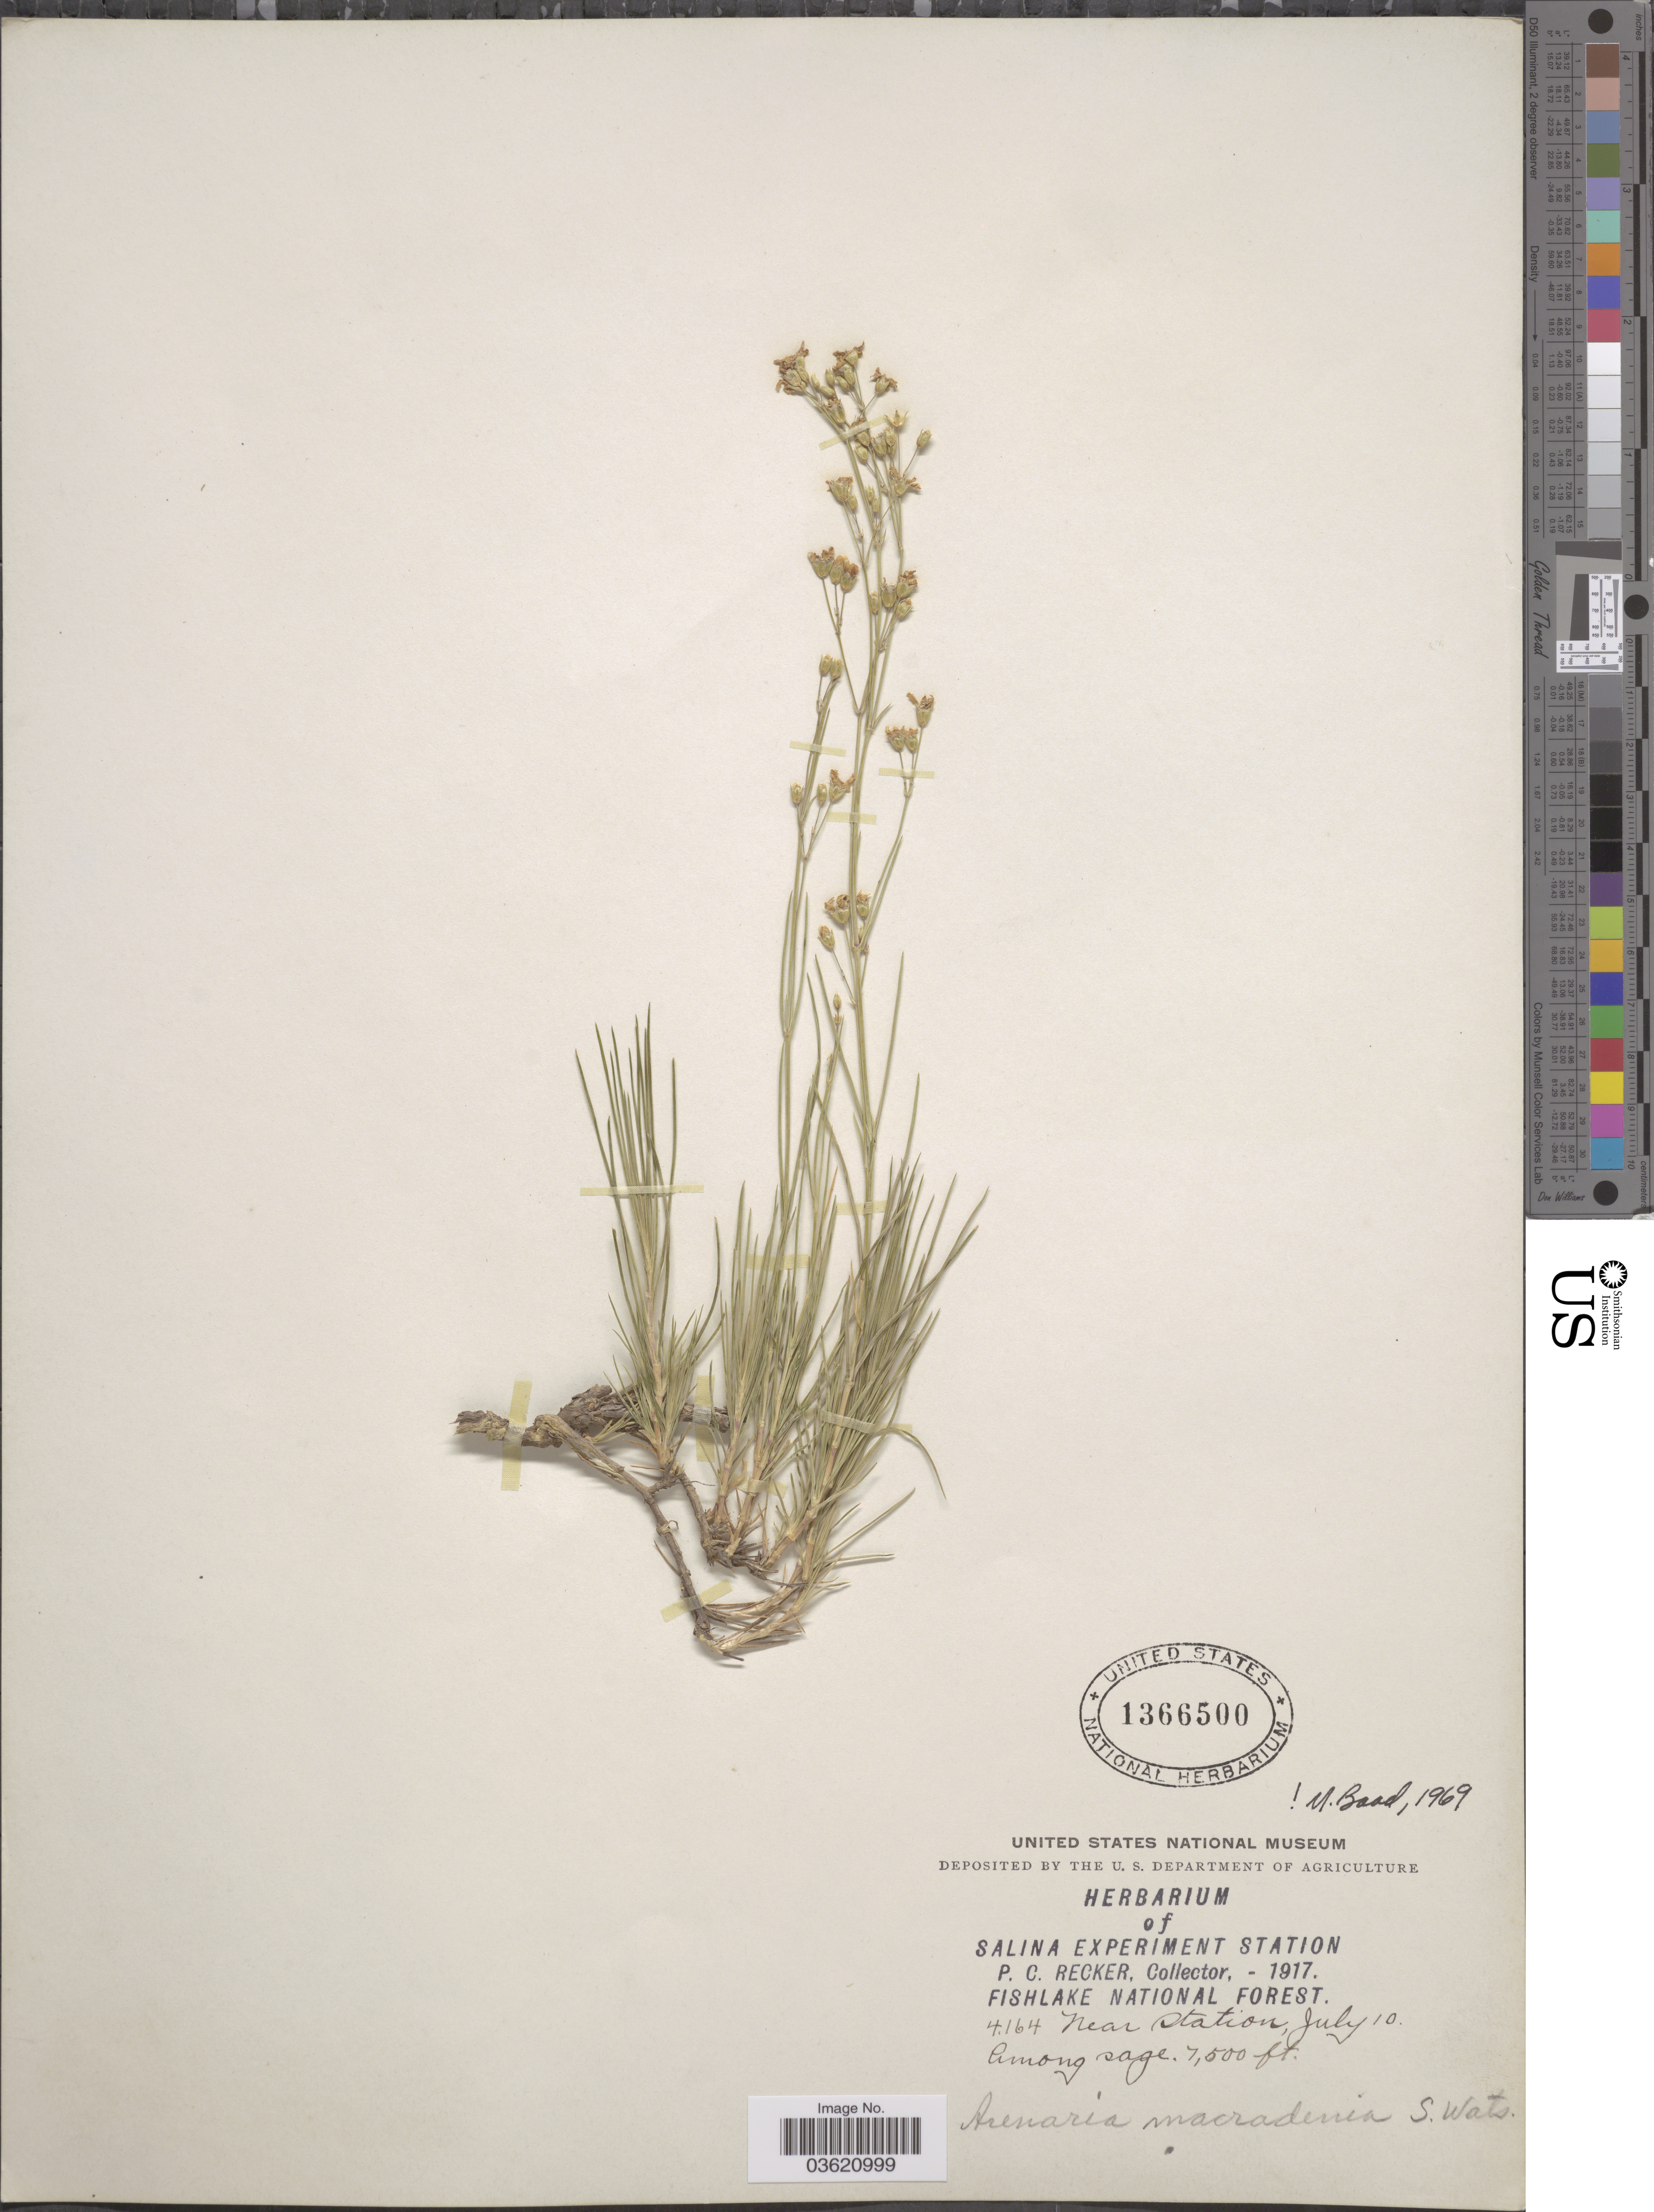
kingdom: Plantae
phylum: Tracheophyta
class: Magnoliopsida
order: Caryophyllales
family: Caryophyllaceae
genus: Eremogone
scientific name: Eremogone macradenia var. macradenia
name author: (S. Watson) Ikonn.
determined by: Strong, Mark T., (BOT), Smithsonian Institution - National Museum of Natural History (UNITED STATES)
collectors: P. Recker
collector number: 4164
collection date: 1917-07-10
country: United States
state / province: Utah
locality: Fishlake National Forest. Near station.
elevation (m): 2286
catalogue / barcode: US 1366500